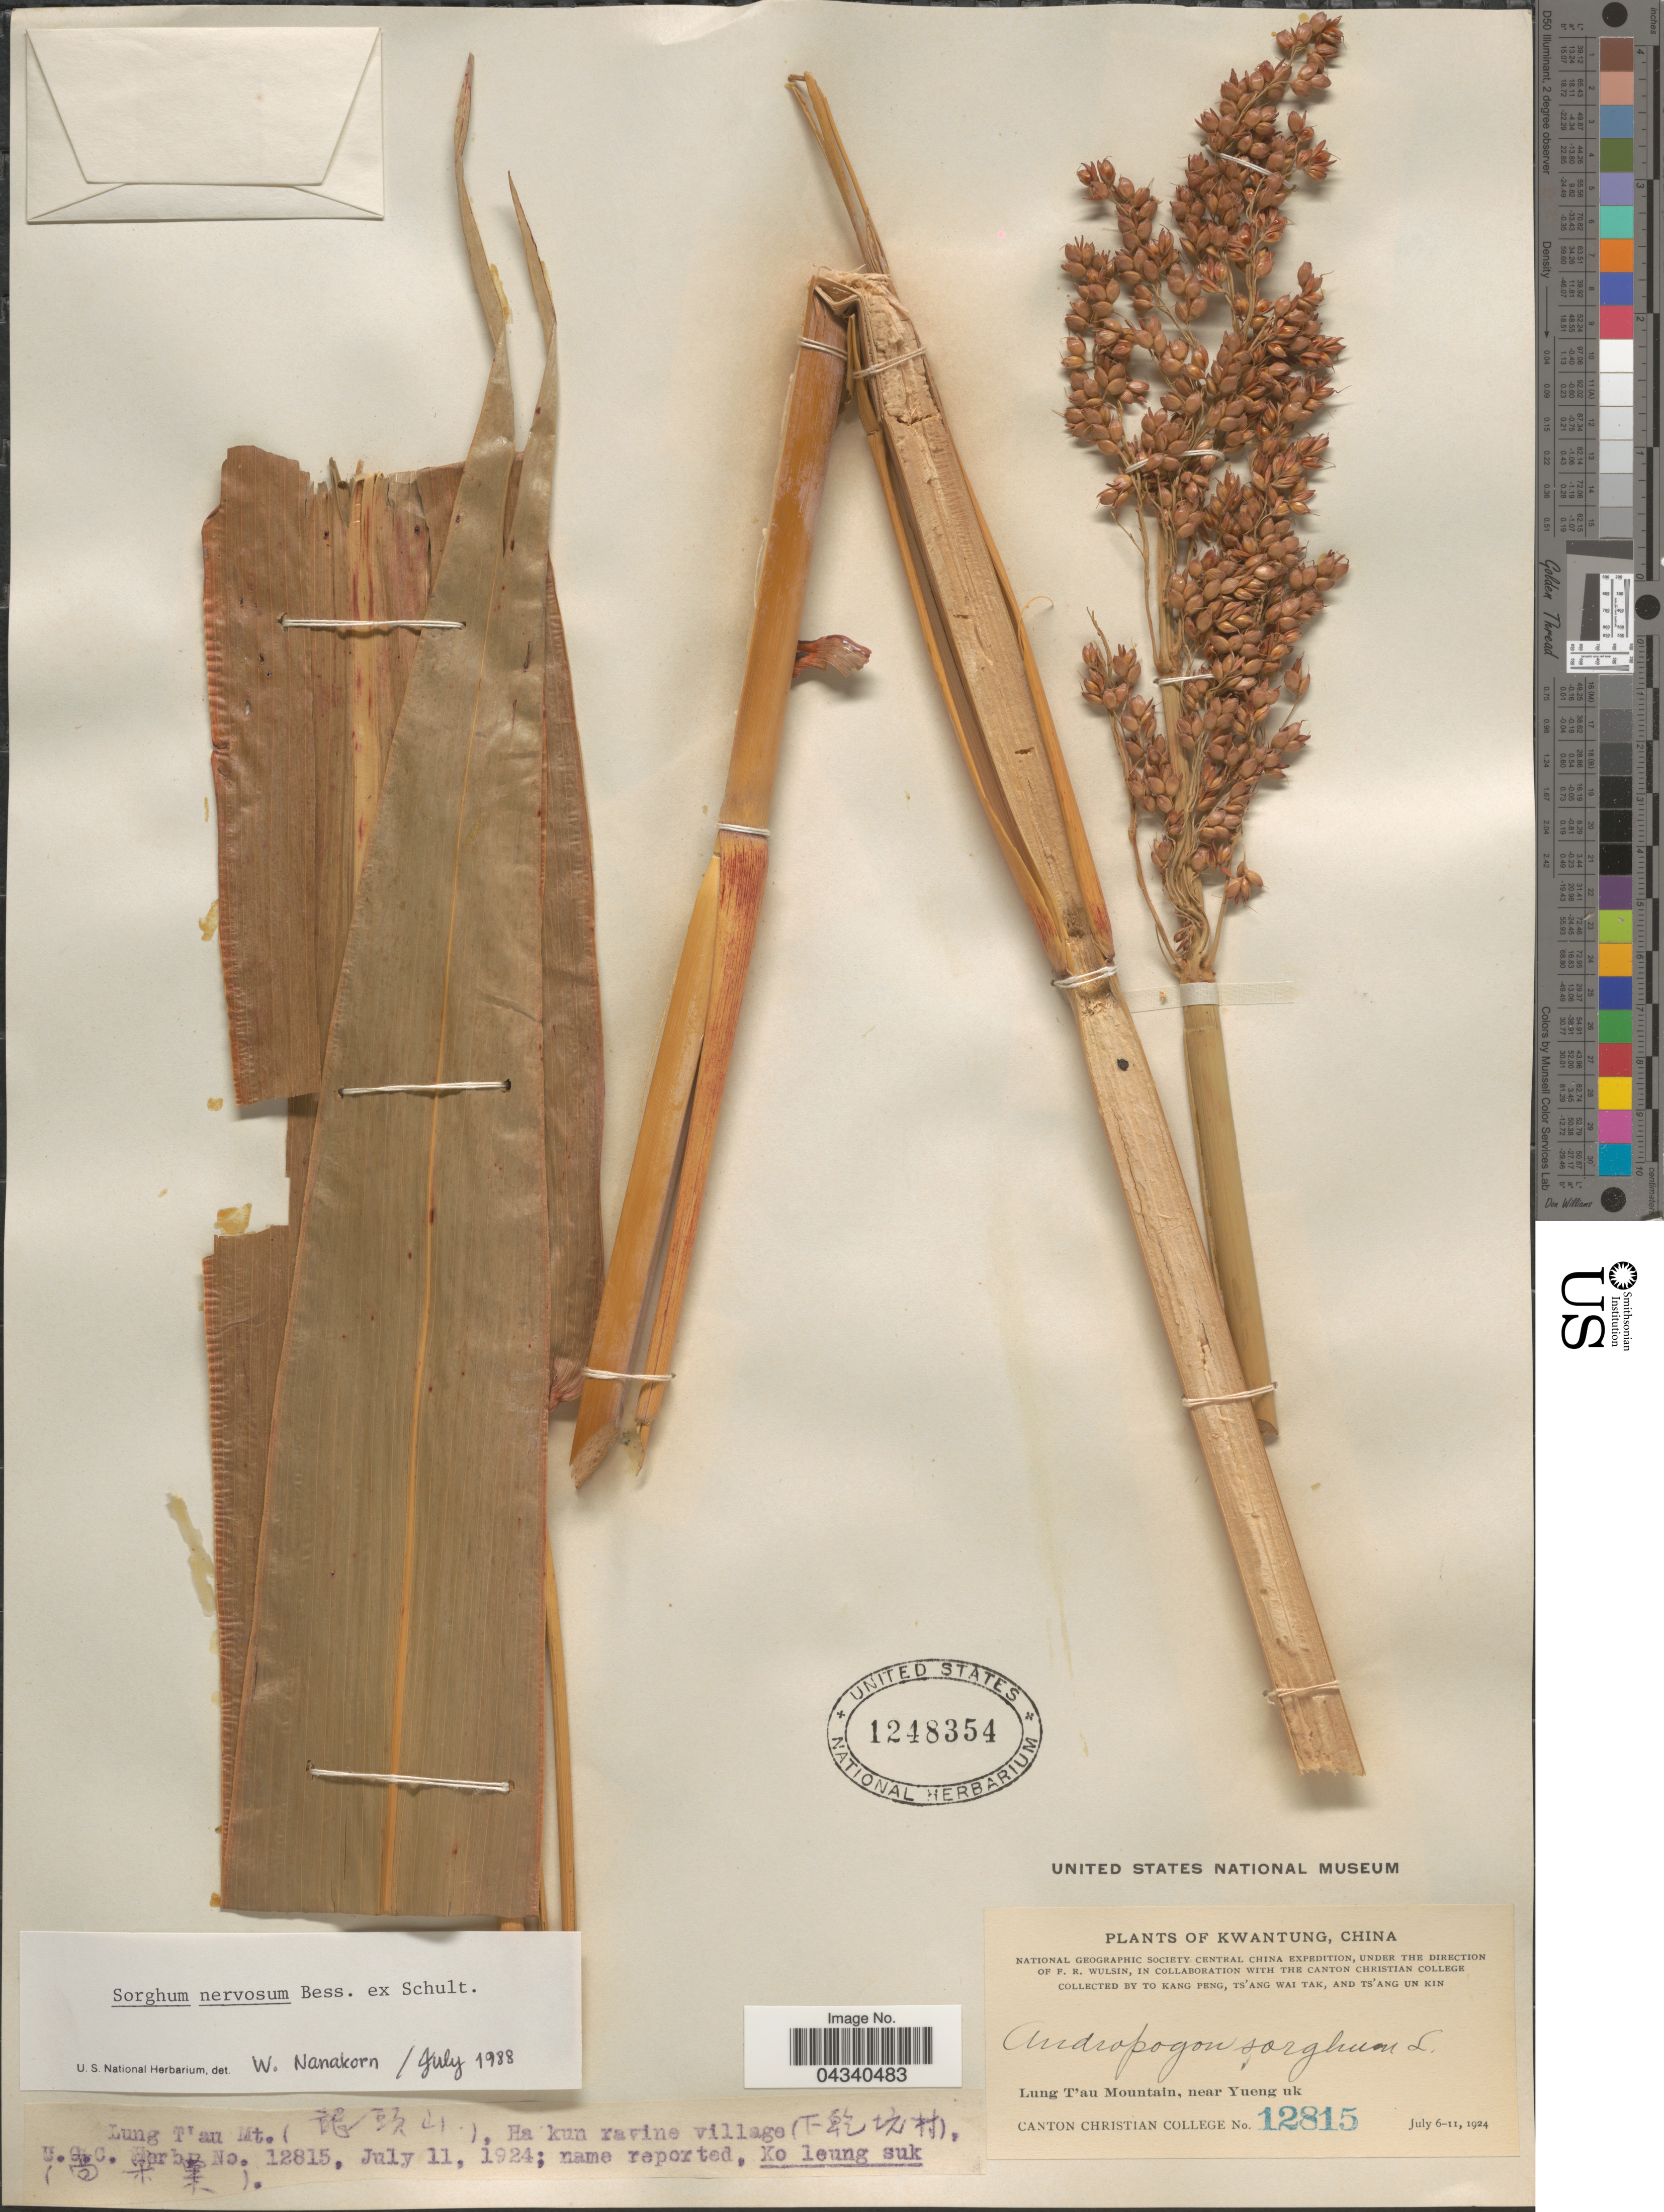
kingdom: Plantae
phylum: Tracheophyta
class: Liliopsida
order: Poales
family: Poaceae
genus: Sorghum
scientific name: Sorghum bicolor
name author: (L.) Moench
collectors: Kang Peng To, W. T. Tsang & U. K. Tsang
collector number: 12815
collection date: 1924-07-06/1924-07-11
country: China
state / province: Guangdong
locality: Kwantung. Lung T'au Mountain, near Yueng uk.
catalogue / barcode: US 1248354